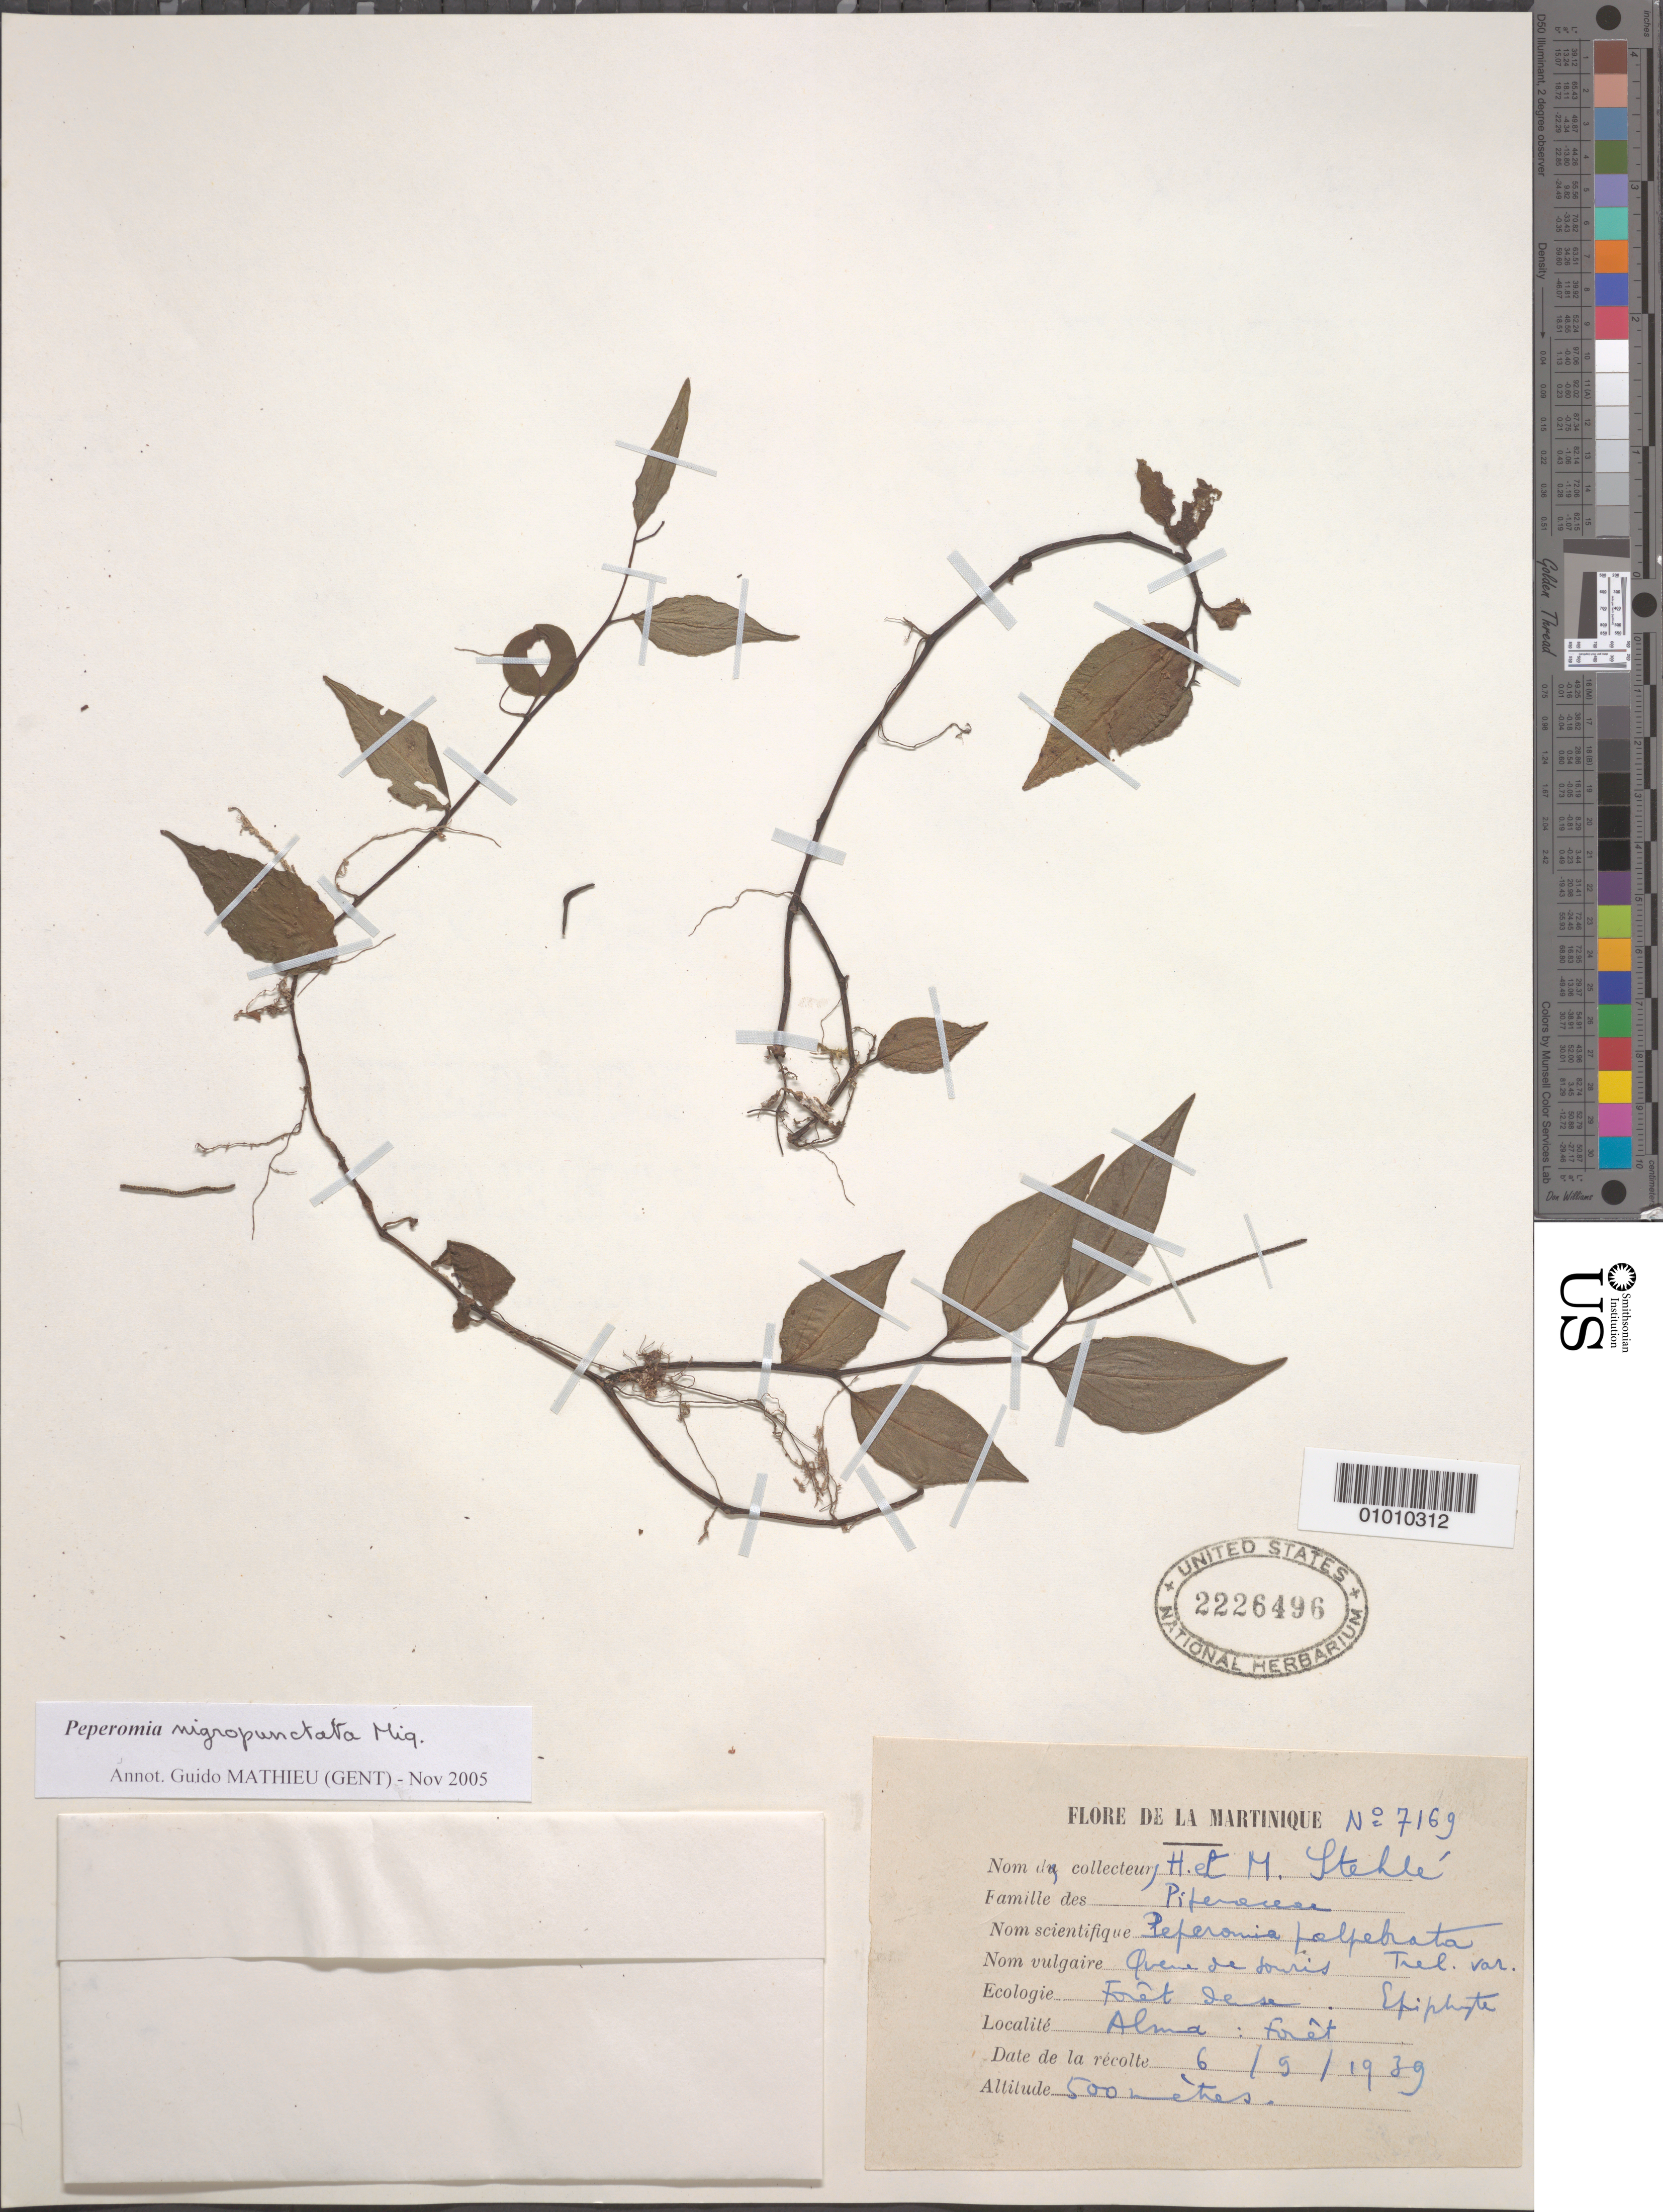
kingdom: Plantae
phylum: Tracheophyta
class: Magnoliopsida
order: Piperales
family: Piperaceae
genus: Peperomia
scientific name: Peperomia nigropunctata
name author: Miq.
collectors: H. Stehlé & M. Stehlé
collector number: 7169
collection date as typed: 06 Sep 1949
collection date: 1949-09-06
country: Martinique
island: Martinique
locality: Alma, dense forest.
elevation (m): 500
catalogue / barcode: US 2226496